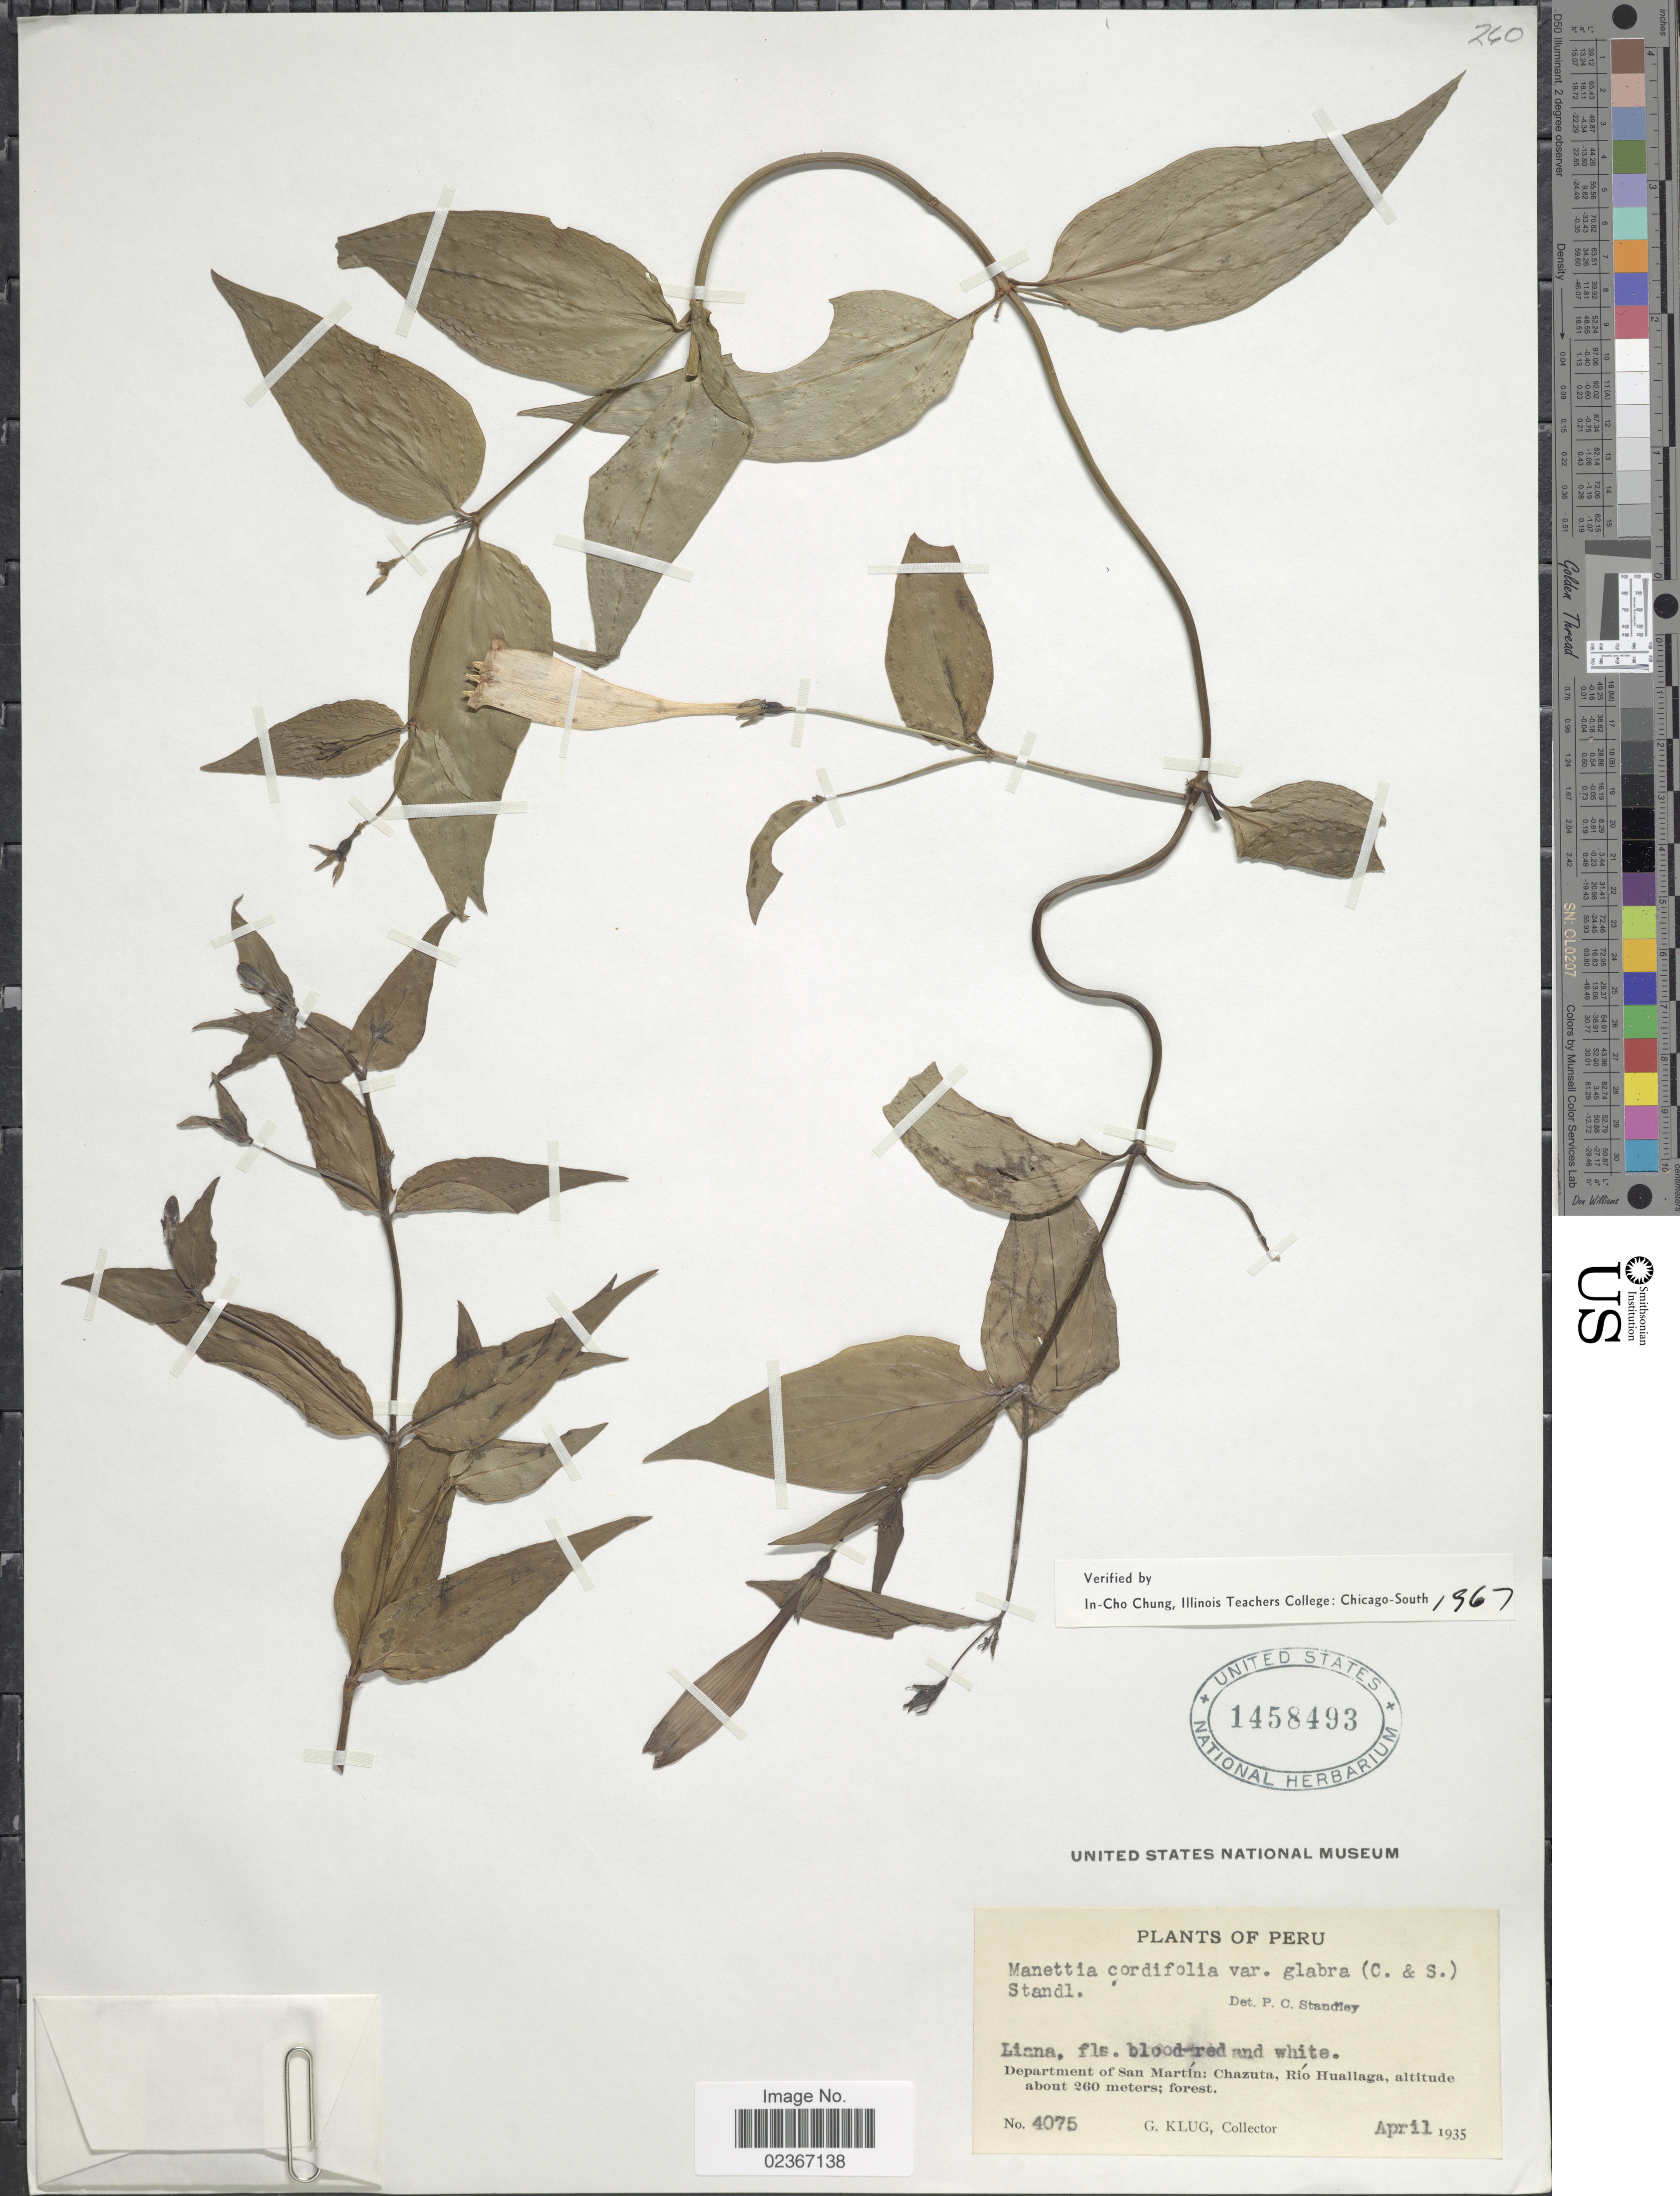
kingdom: Plantae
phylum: Tracheophyta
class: Magnoliopsida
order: Gentianales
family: Rubiaceae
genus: Manettia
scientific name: Manettia cordifolia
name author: Mart.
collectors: G. Klug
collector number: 4075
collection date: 1935-04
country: Peru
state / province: San Martín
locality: Department of San Martin: Chazuta, Rio Huallaga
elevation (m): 260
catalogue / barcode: US 1458493